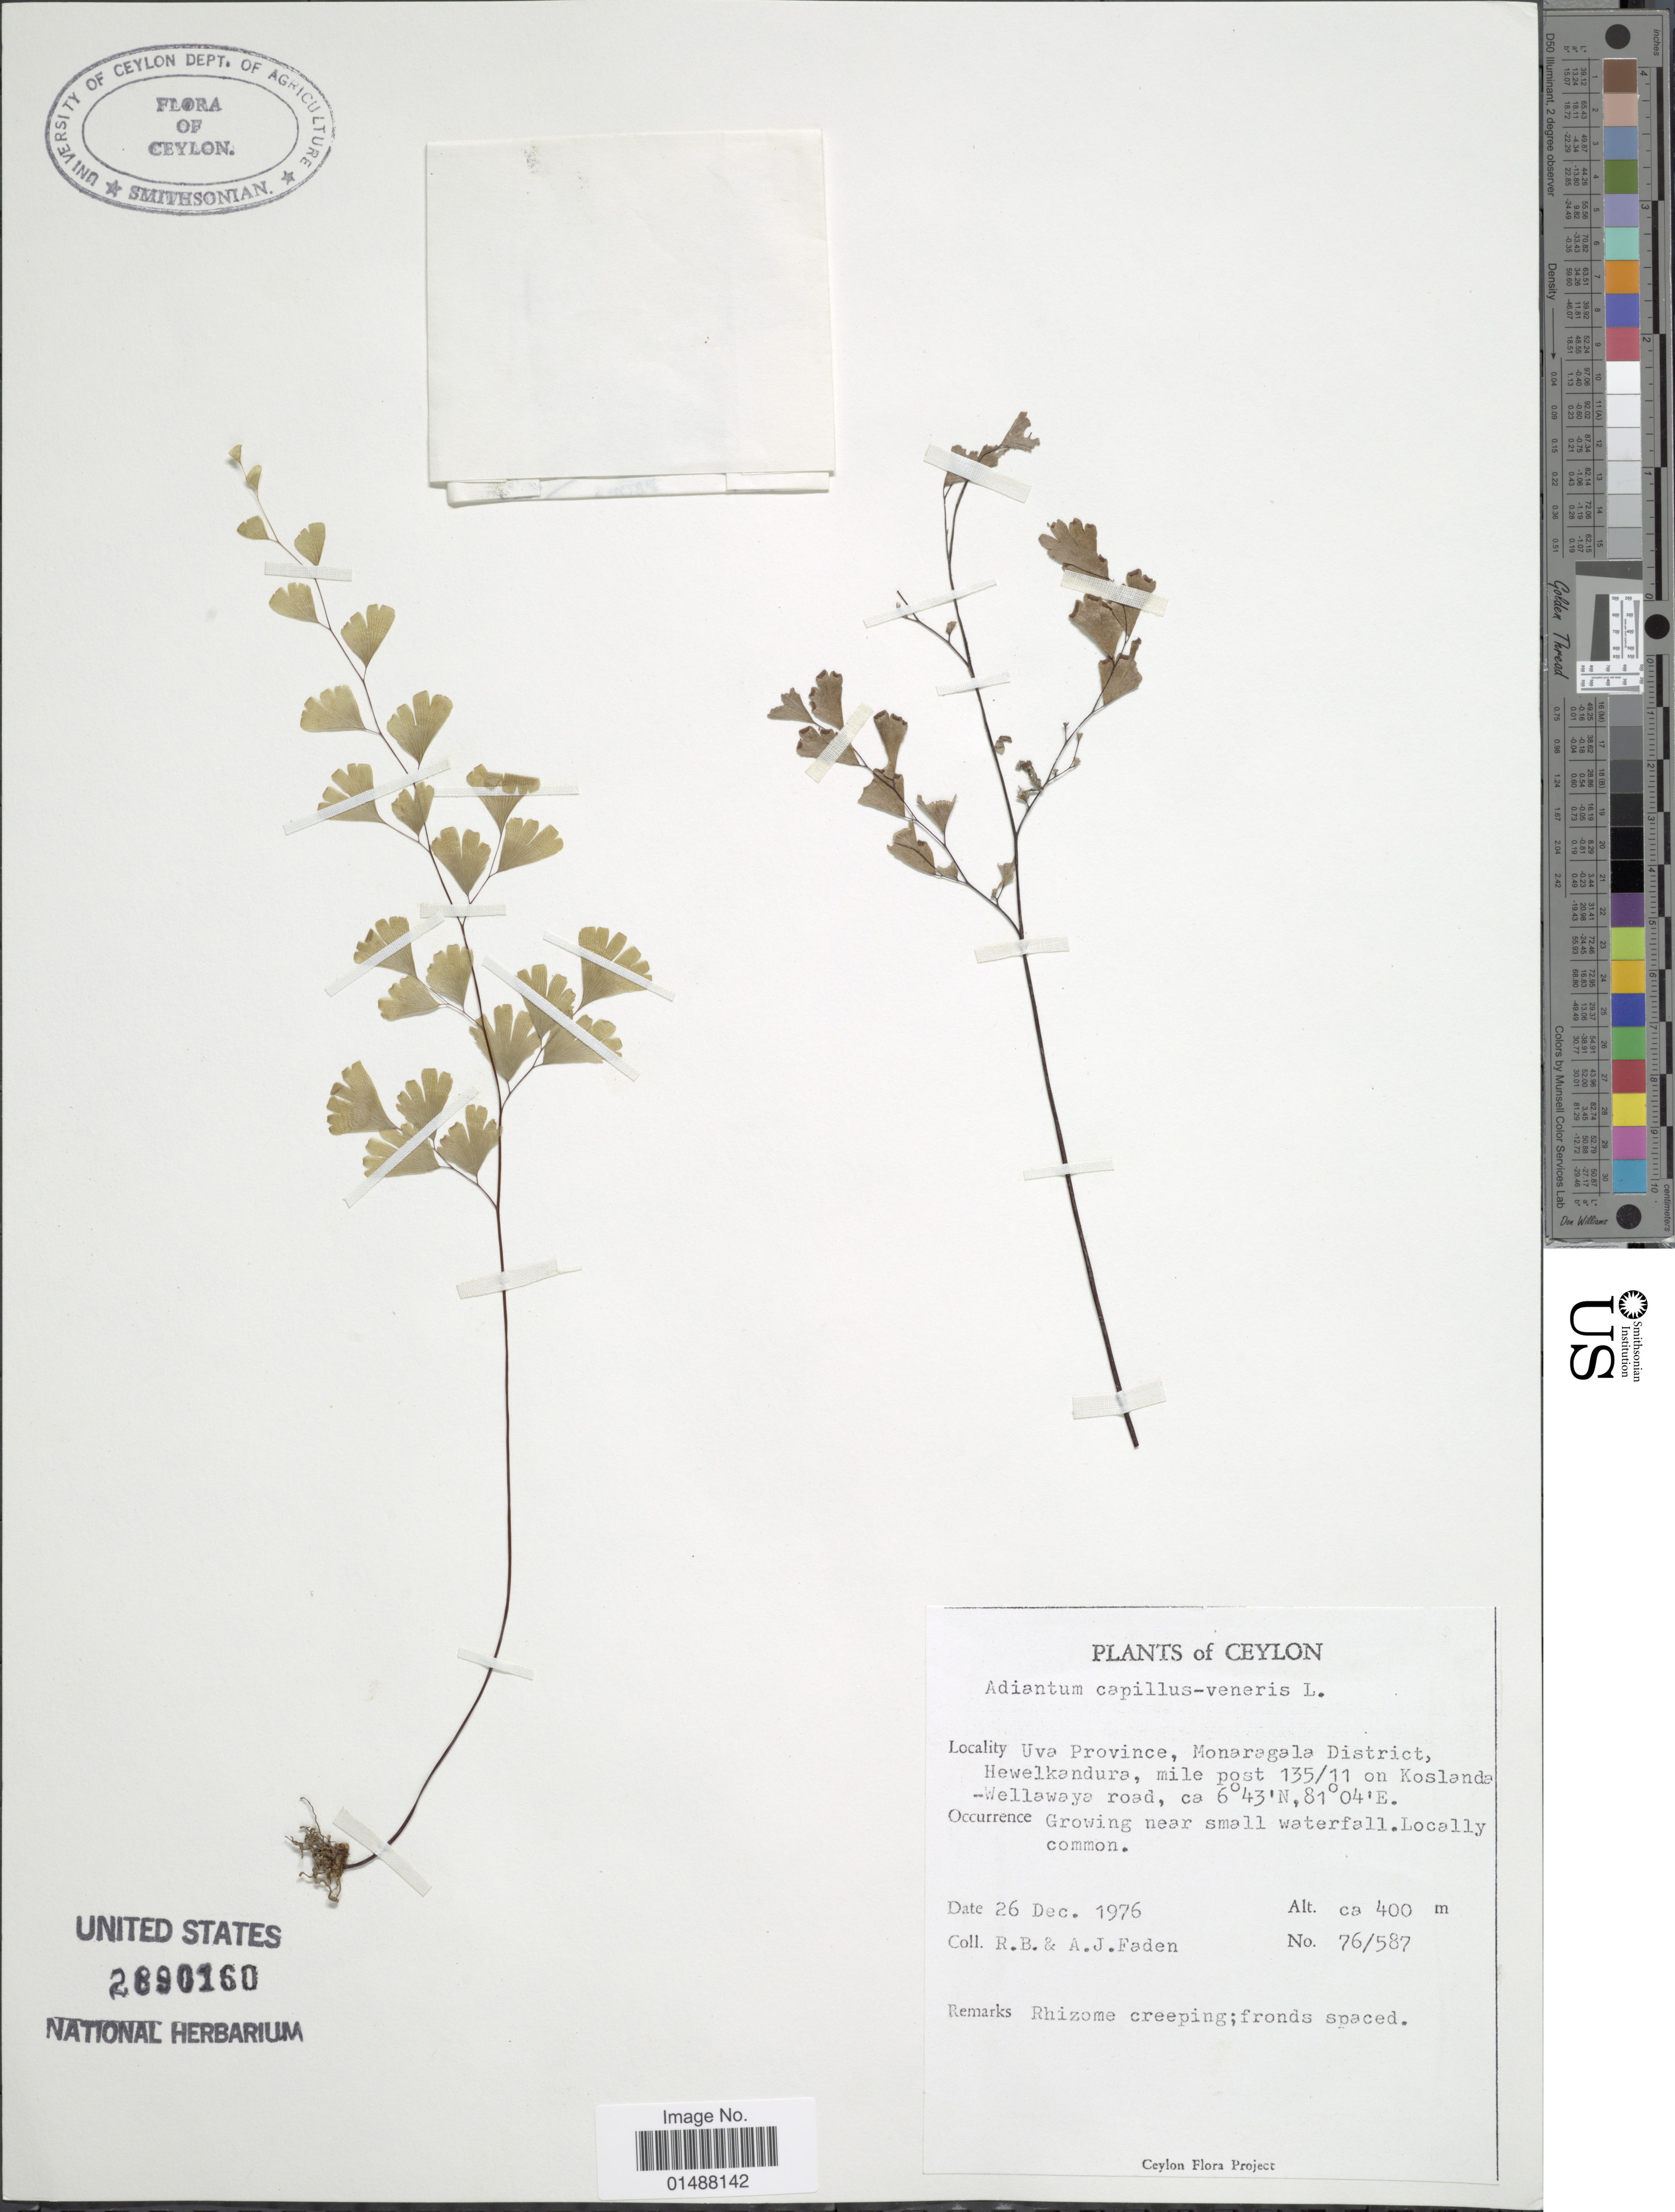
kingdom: Plantae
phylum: Tracheophyta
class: Polypodiopsida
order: Polypodiales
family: Pteridaceae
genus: Adiantum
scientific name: Adiantum capillus-veneris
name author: L.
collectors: R. B. Faden & A. J. Faden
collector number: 76/587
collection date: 1976-12-26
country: Sri Lanka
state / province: Uva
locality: Uva province, Monaragala District, Hewelkandura, mile post 135/11 on Koslande-Wellawaya road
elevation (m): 400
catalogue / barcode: US 2890160